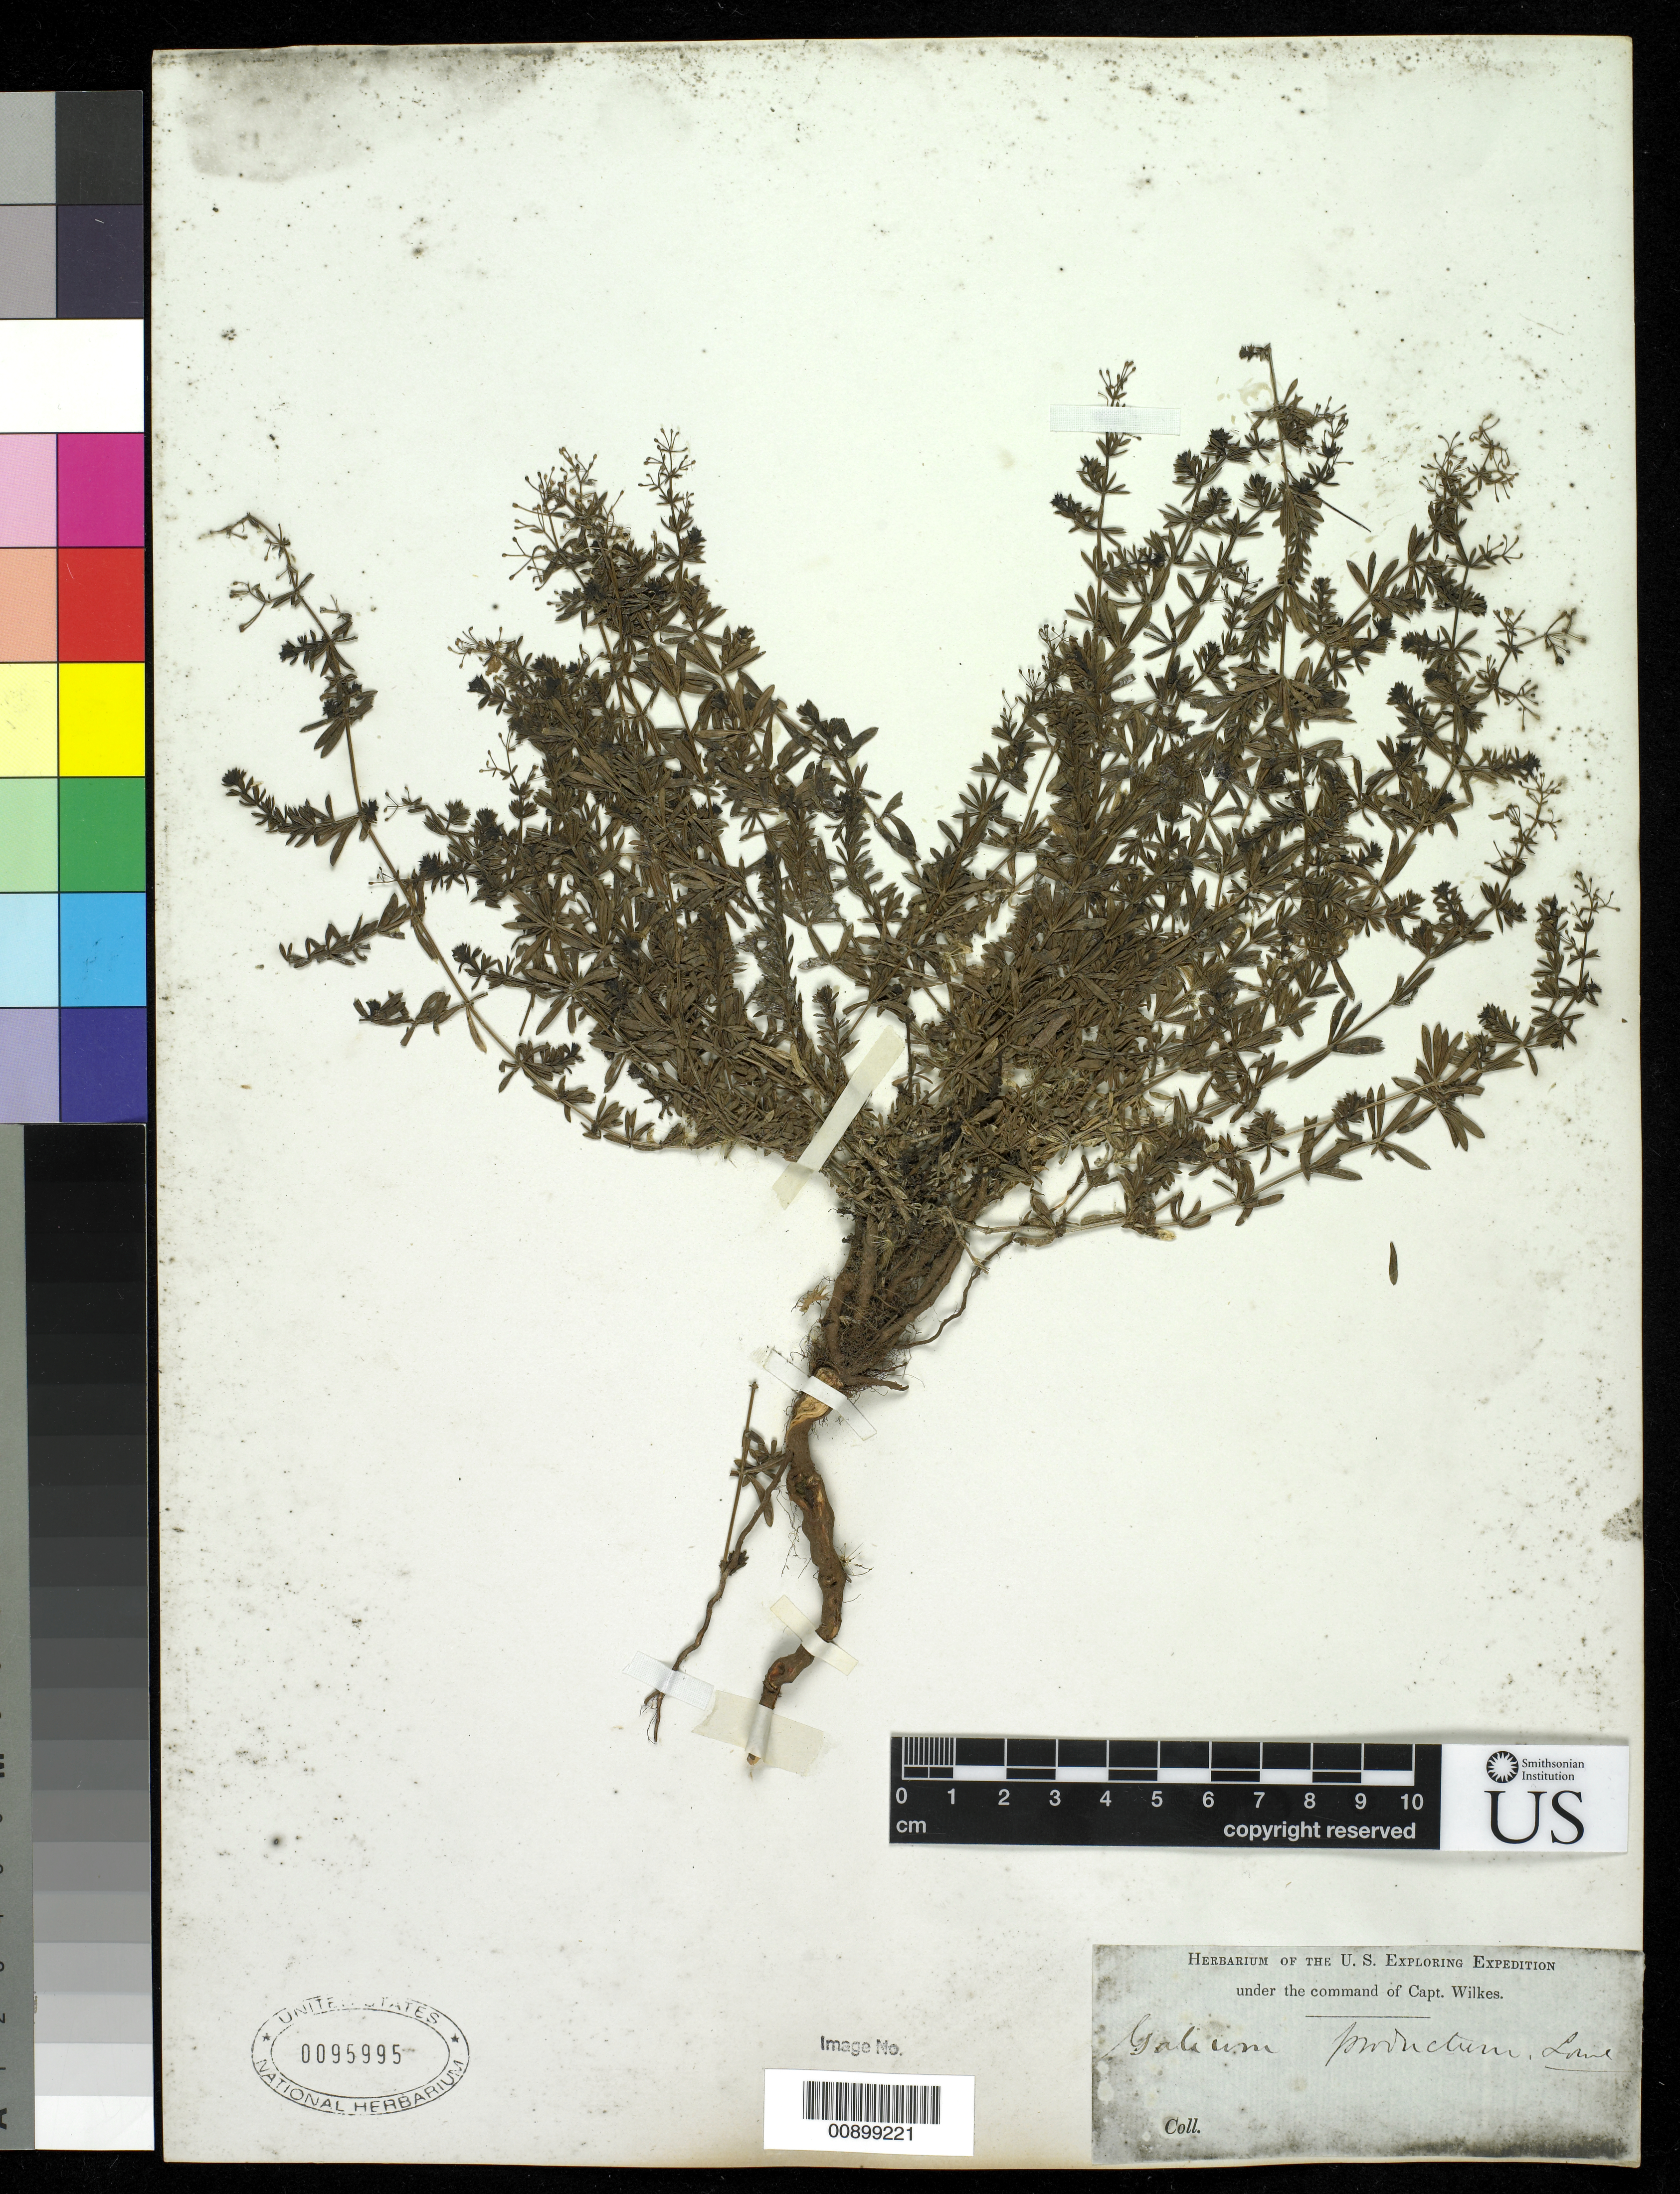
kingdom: Plantae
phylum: Tracheophyta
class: Magnoliopsida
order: Gentianales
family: Rubiaceae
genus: Galium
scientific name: Galium productum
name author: Lowe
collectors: Wilkes Explor. Exped.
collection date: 1838/1842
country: Portugal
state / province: Madeira (Aut. Reg.)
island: Madeira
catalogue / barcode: US 95995